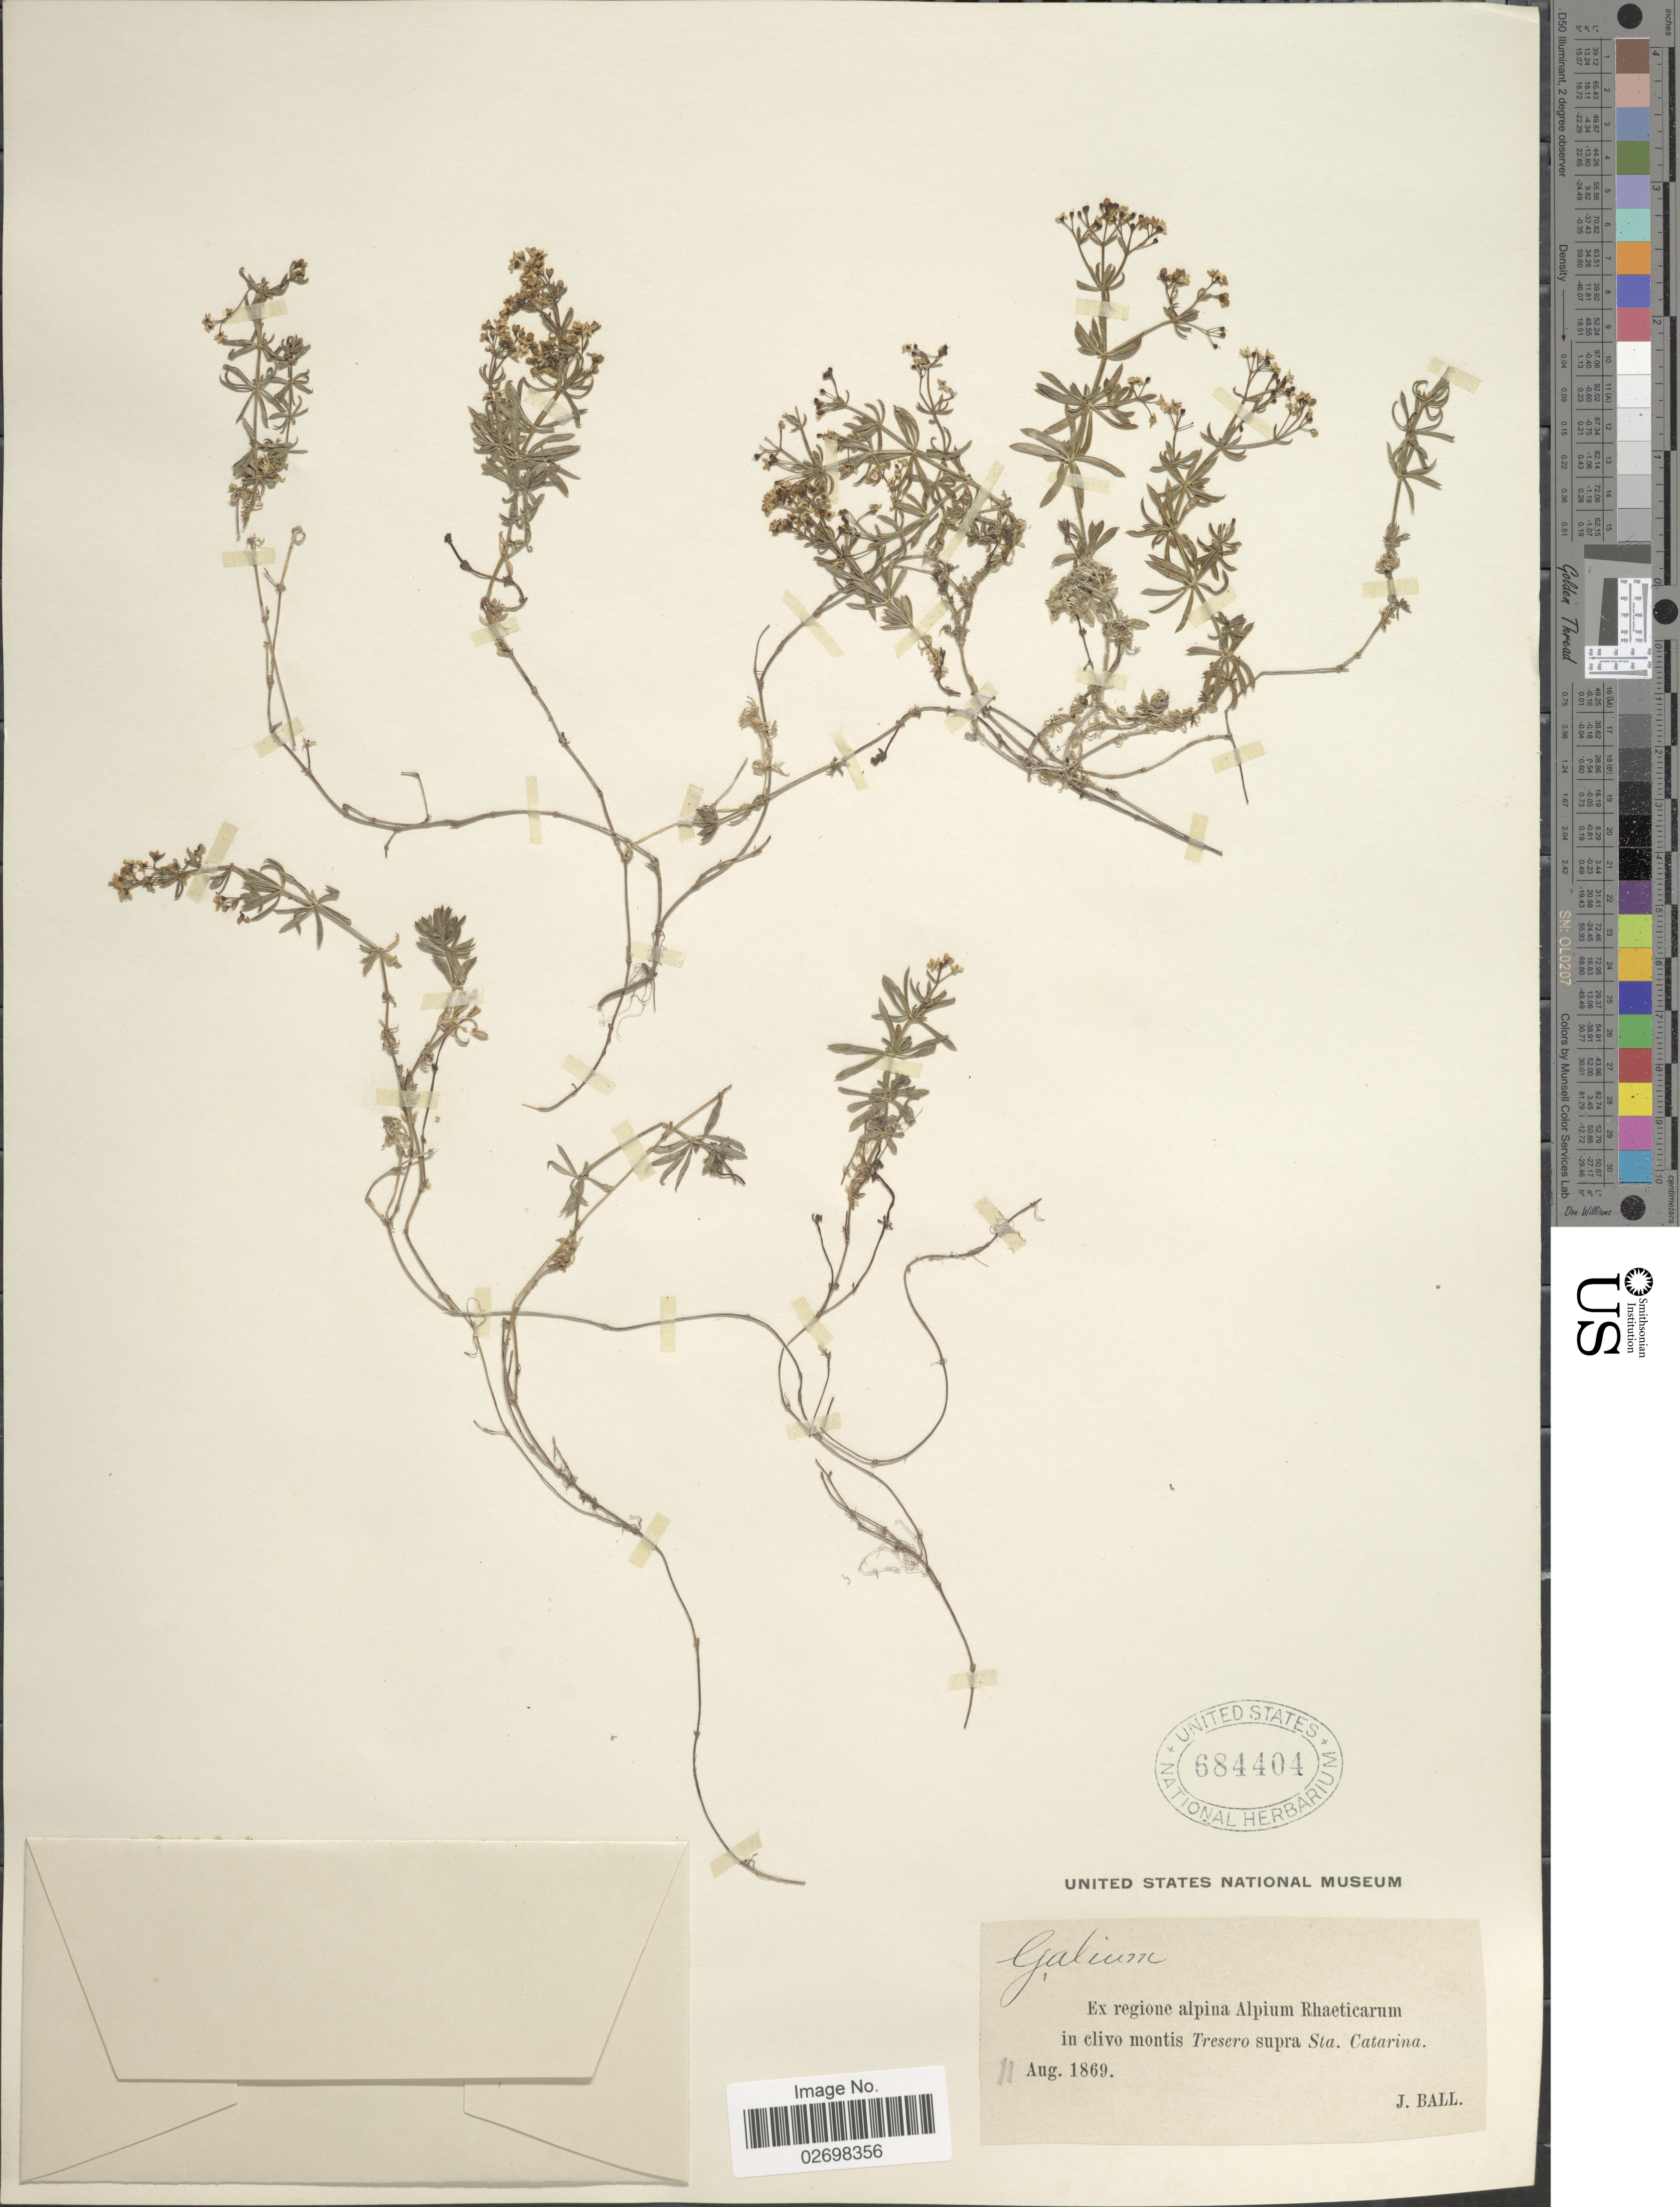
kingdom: Plantae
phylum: Tracheophyta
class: Magnoliopsida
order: Gentianales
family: Rubiaceae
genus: Galium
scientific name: Galium sp.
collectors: J. Ball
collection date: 1869-08-11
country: Italy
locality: Regione alpina Alpium Rhaeticarum in clivo montis Tresero supra Sta. Catarina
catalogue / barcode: US 684404